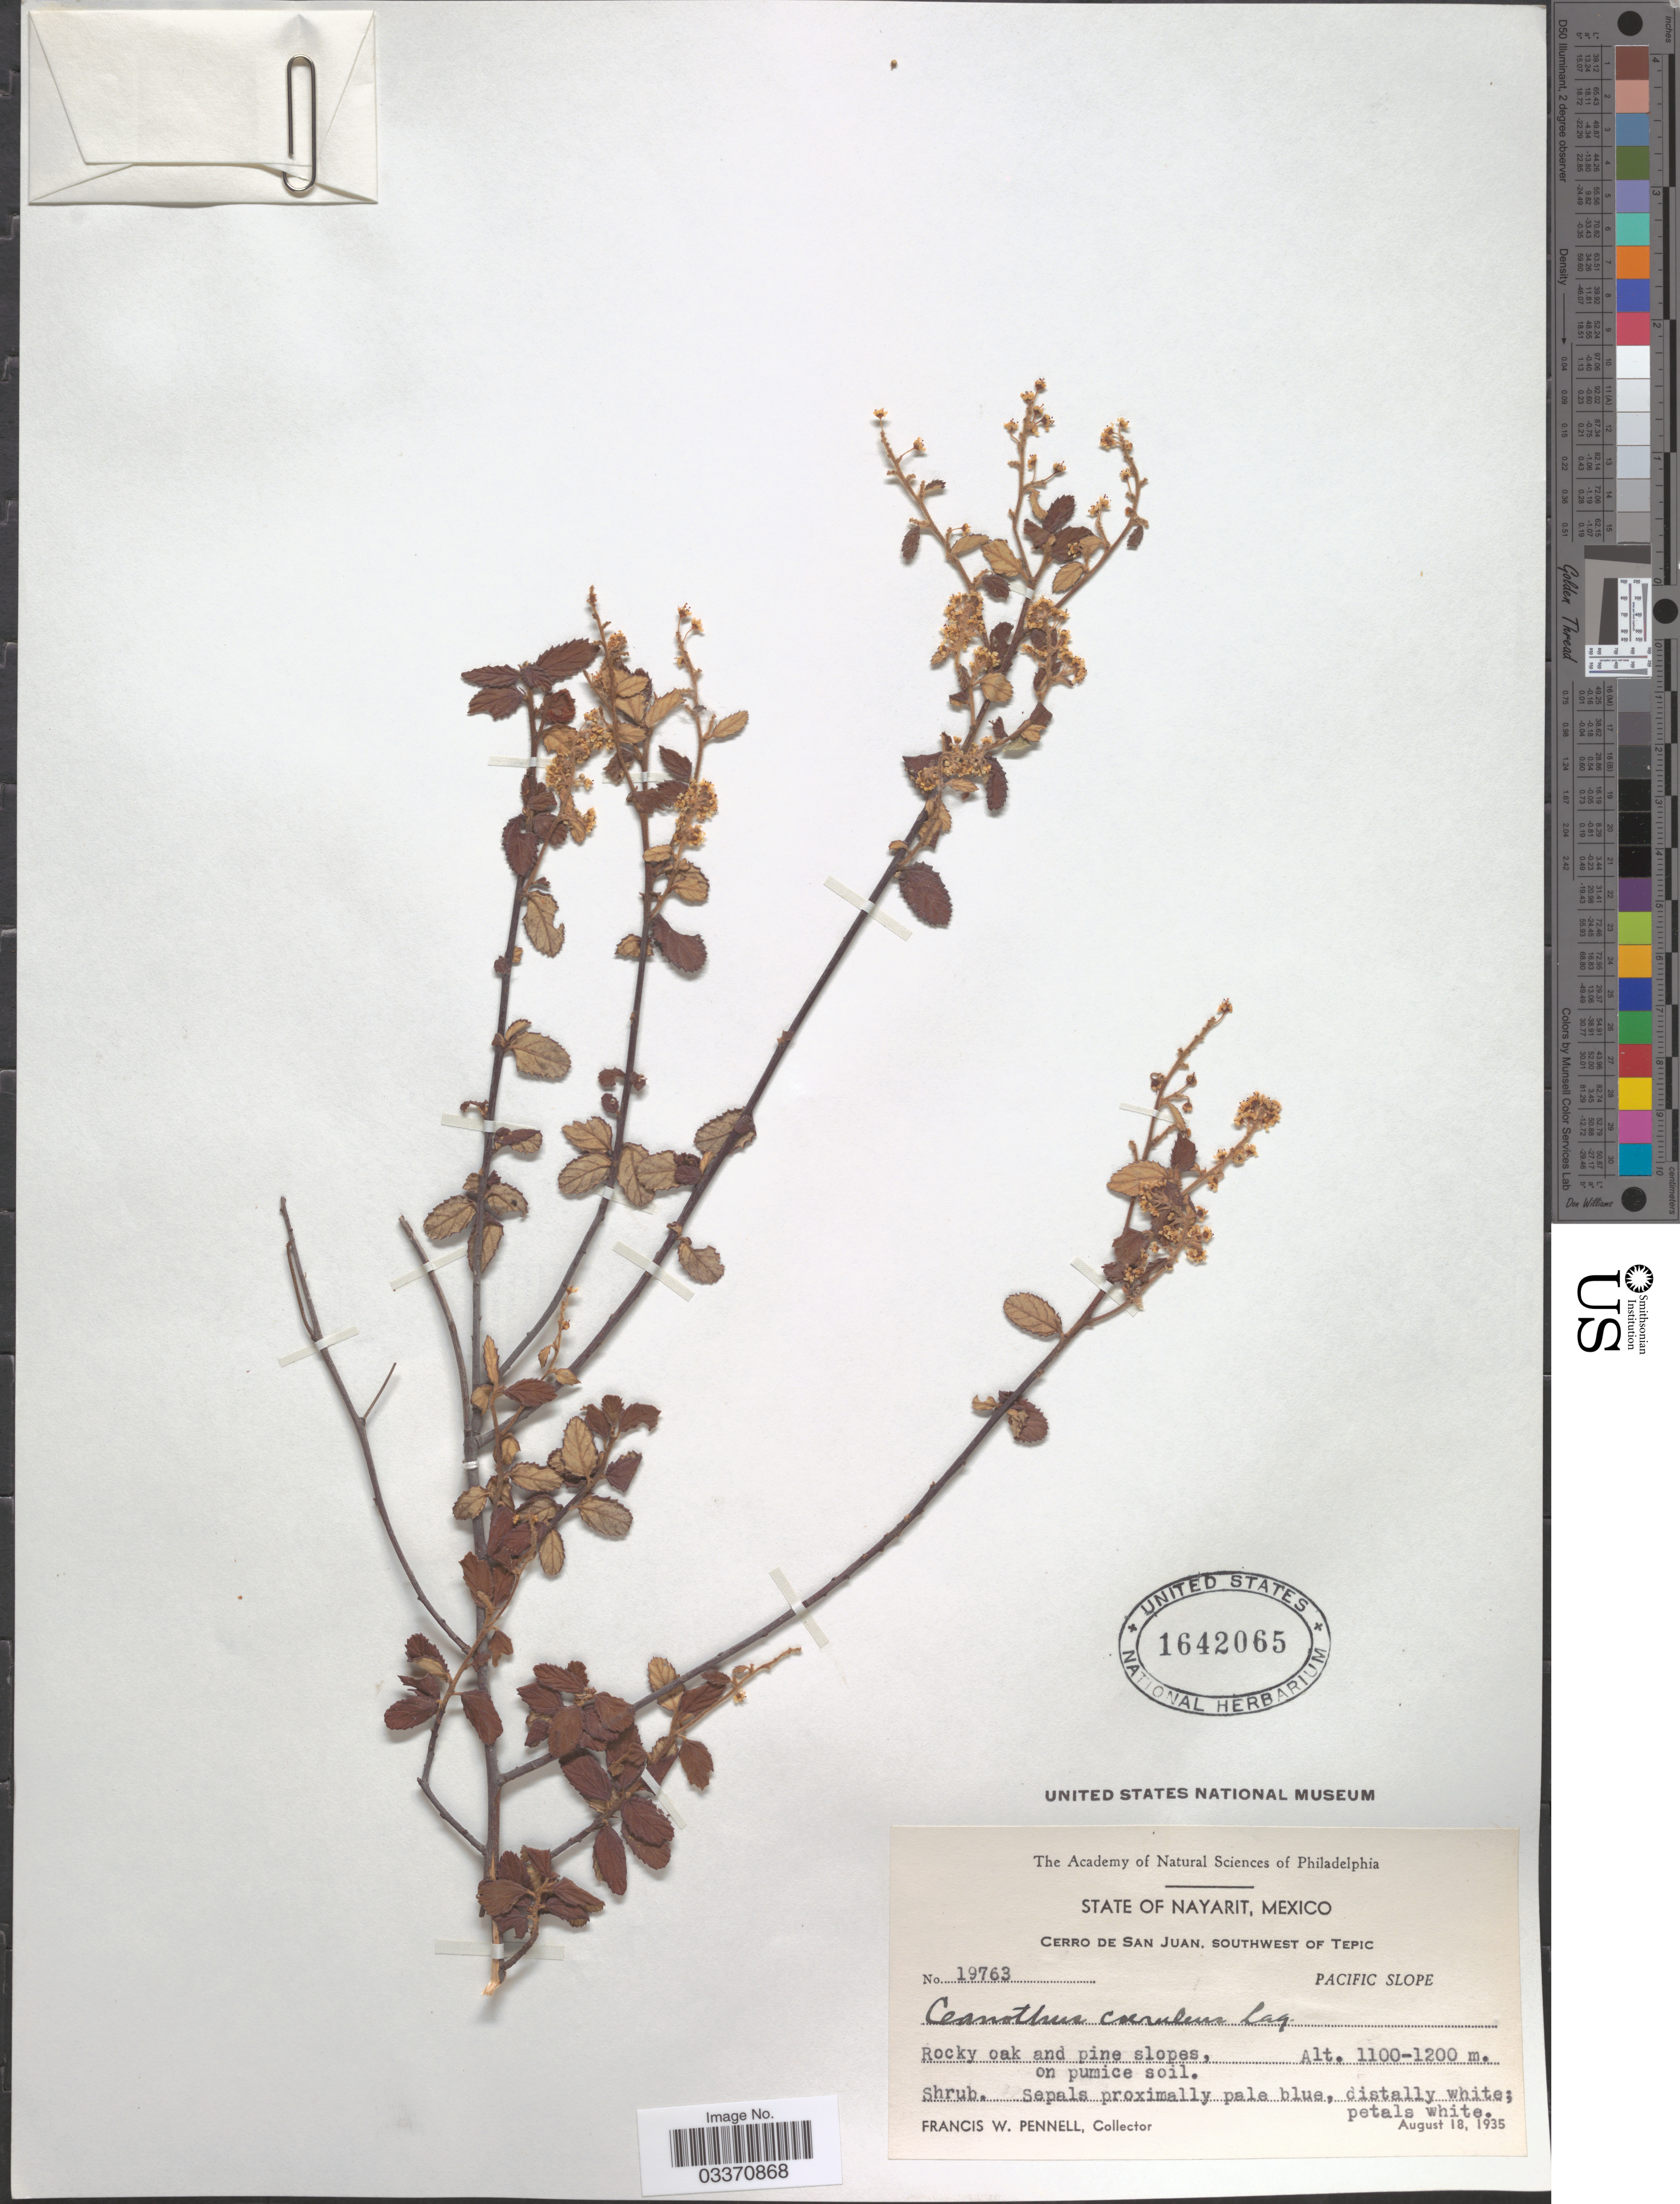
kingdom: Plantae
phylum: Tracheophyta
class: Magnoliopsida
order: Rosales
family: Rhamnaceae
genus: Ceanothus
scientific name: Ceanothus caeruleus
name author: Lag.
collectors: F. W. Pennell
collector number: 19763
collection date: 1935-08-18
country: Mexico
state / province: Nayarit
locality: Cerro de San Juan, southwest of Tepic. Pacific Slope.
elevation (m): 1100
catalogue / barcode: US 1642065